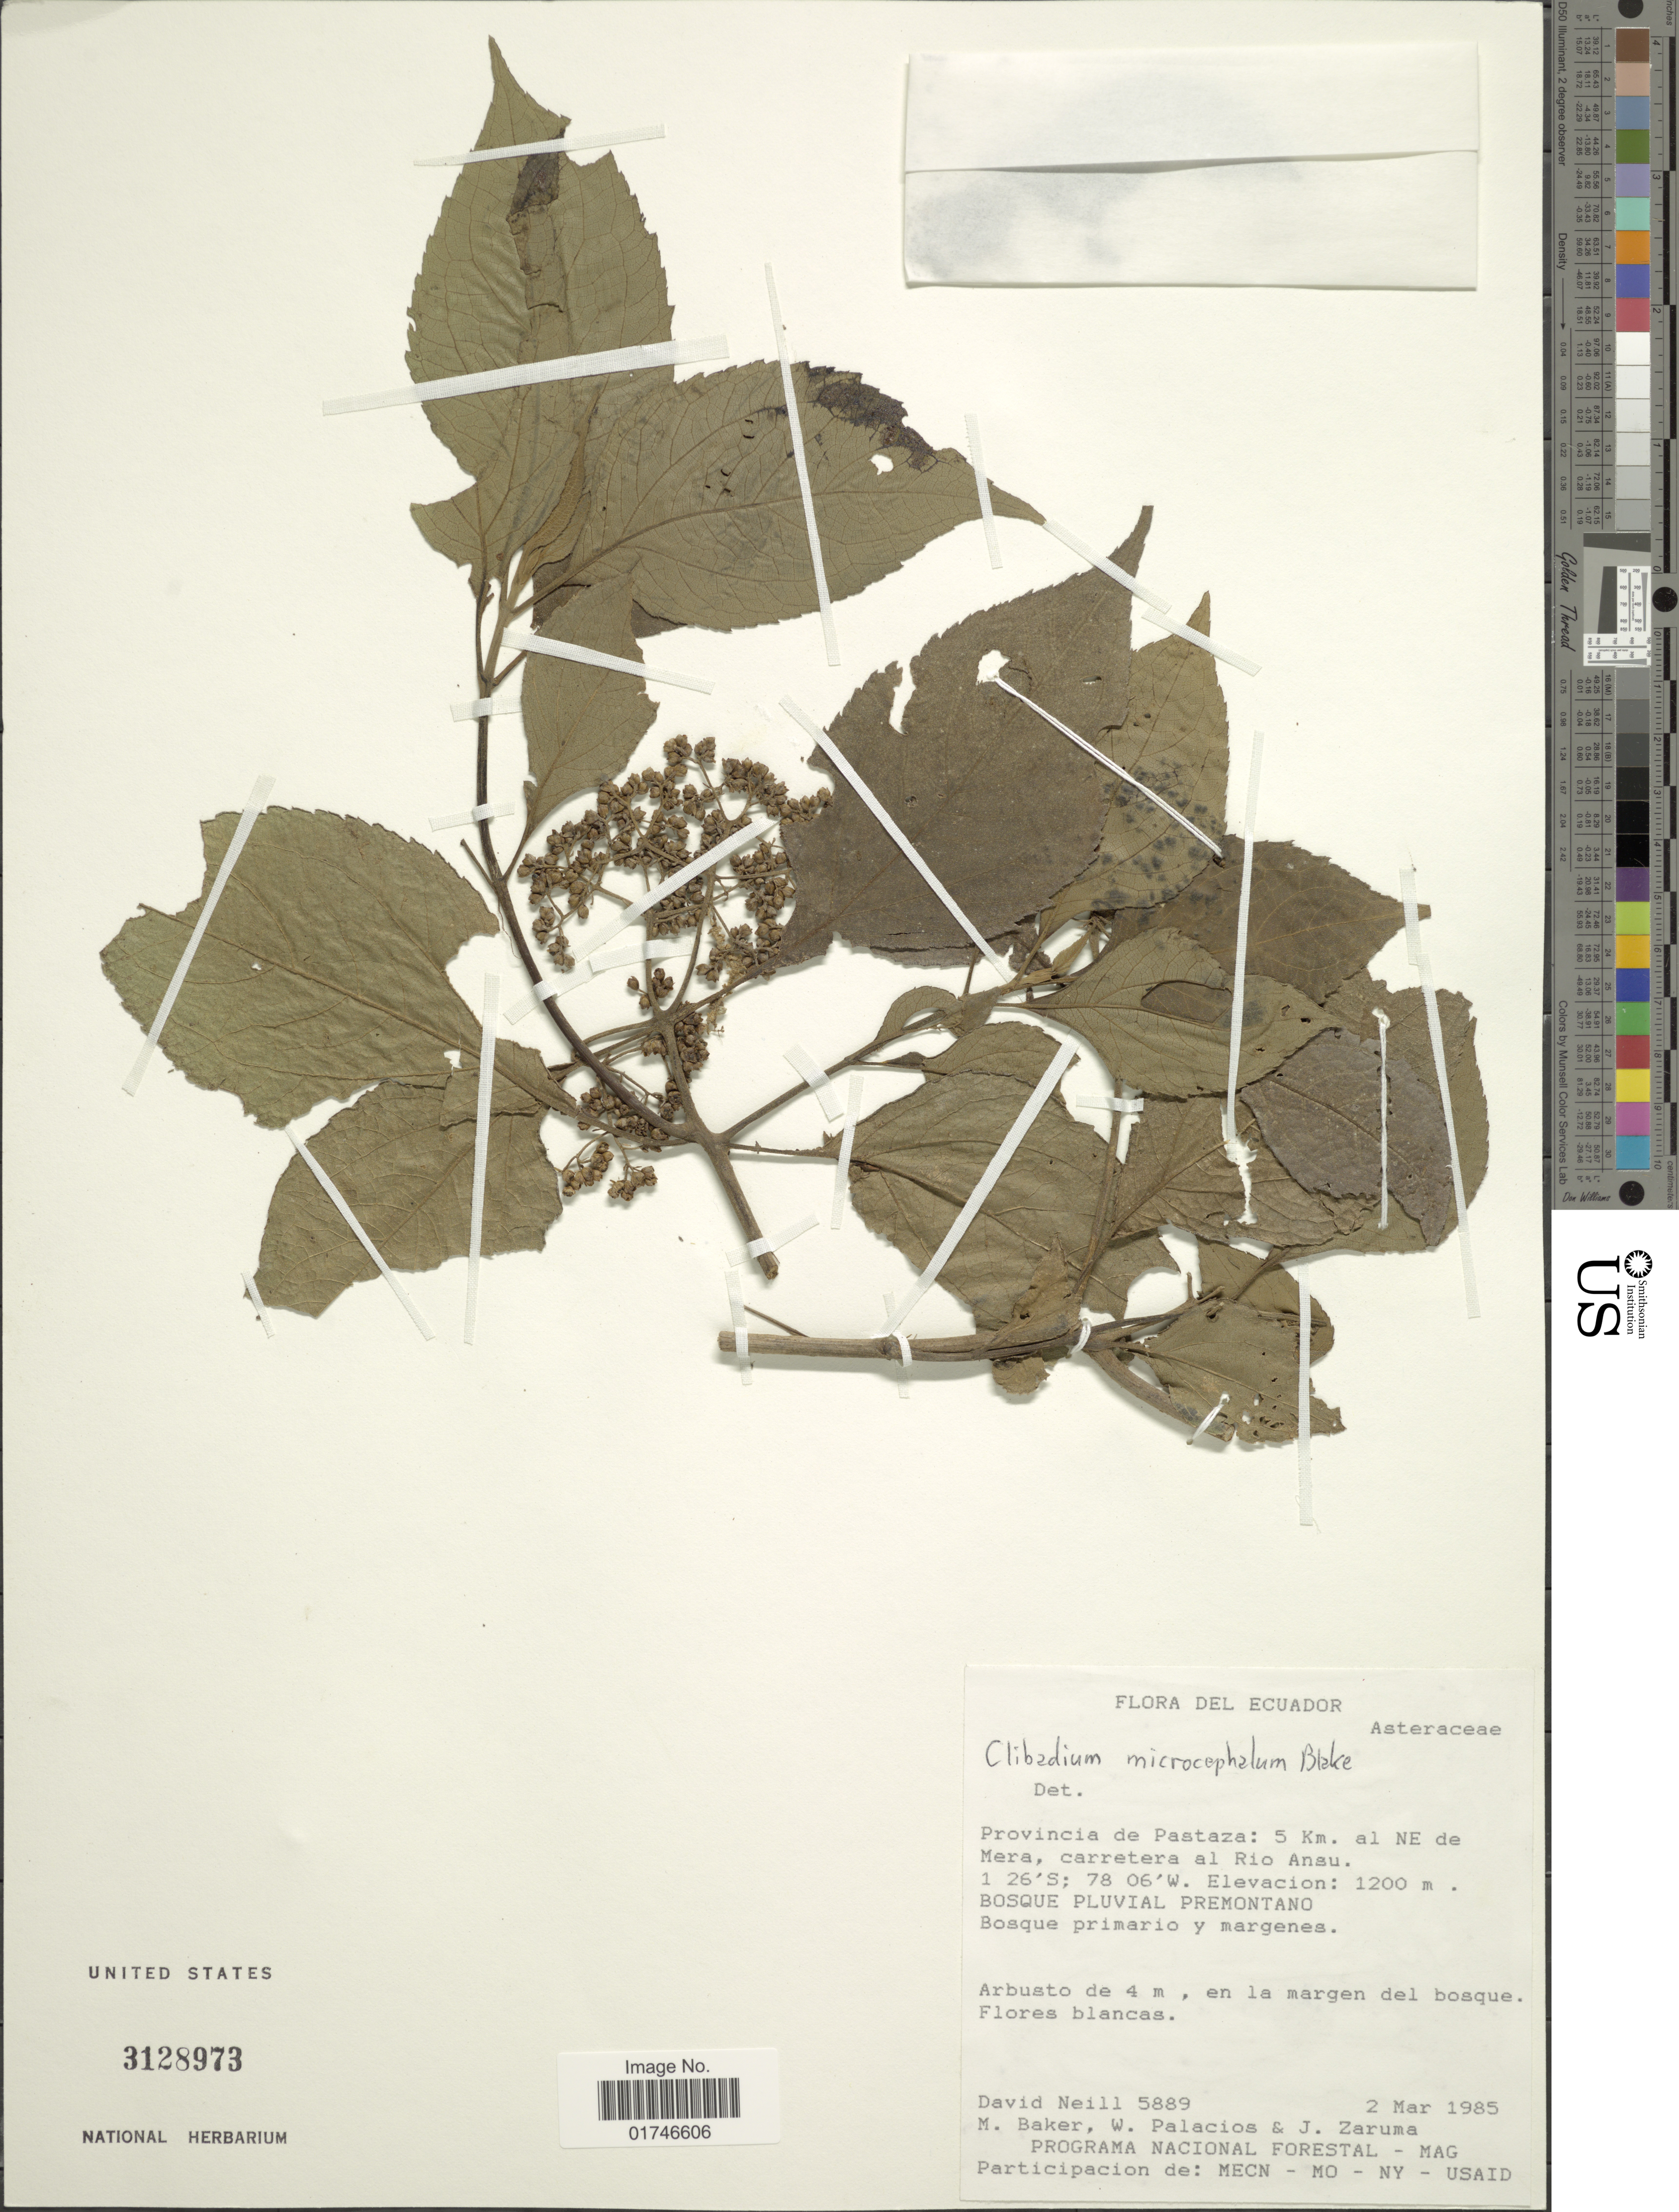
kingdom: Plantae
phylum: Tracheophyta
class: Magnoliopsida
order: Asterales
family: Asteraceae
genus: Clibadium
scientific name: Clibadium microcephalum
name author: S.F. Blake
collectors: D. Neill, M. Baker, W. Palacios & J. Zaruma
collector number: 5889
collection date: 1985-03-02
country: Ecuador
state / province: Pastaza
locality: Provincia de Pastaza: 5 km, al NE de Mera, carretera al Rio Ansu.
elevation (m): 1200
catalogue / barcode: US 3128973